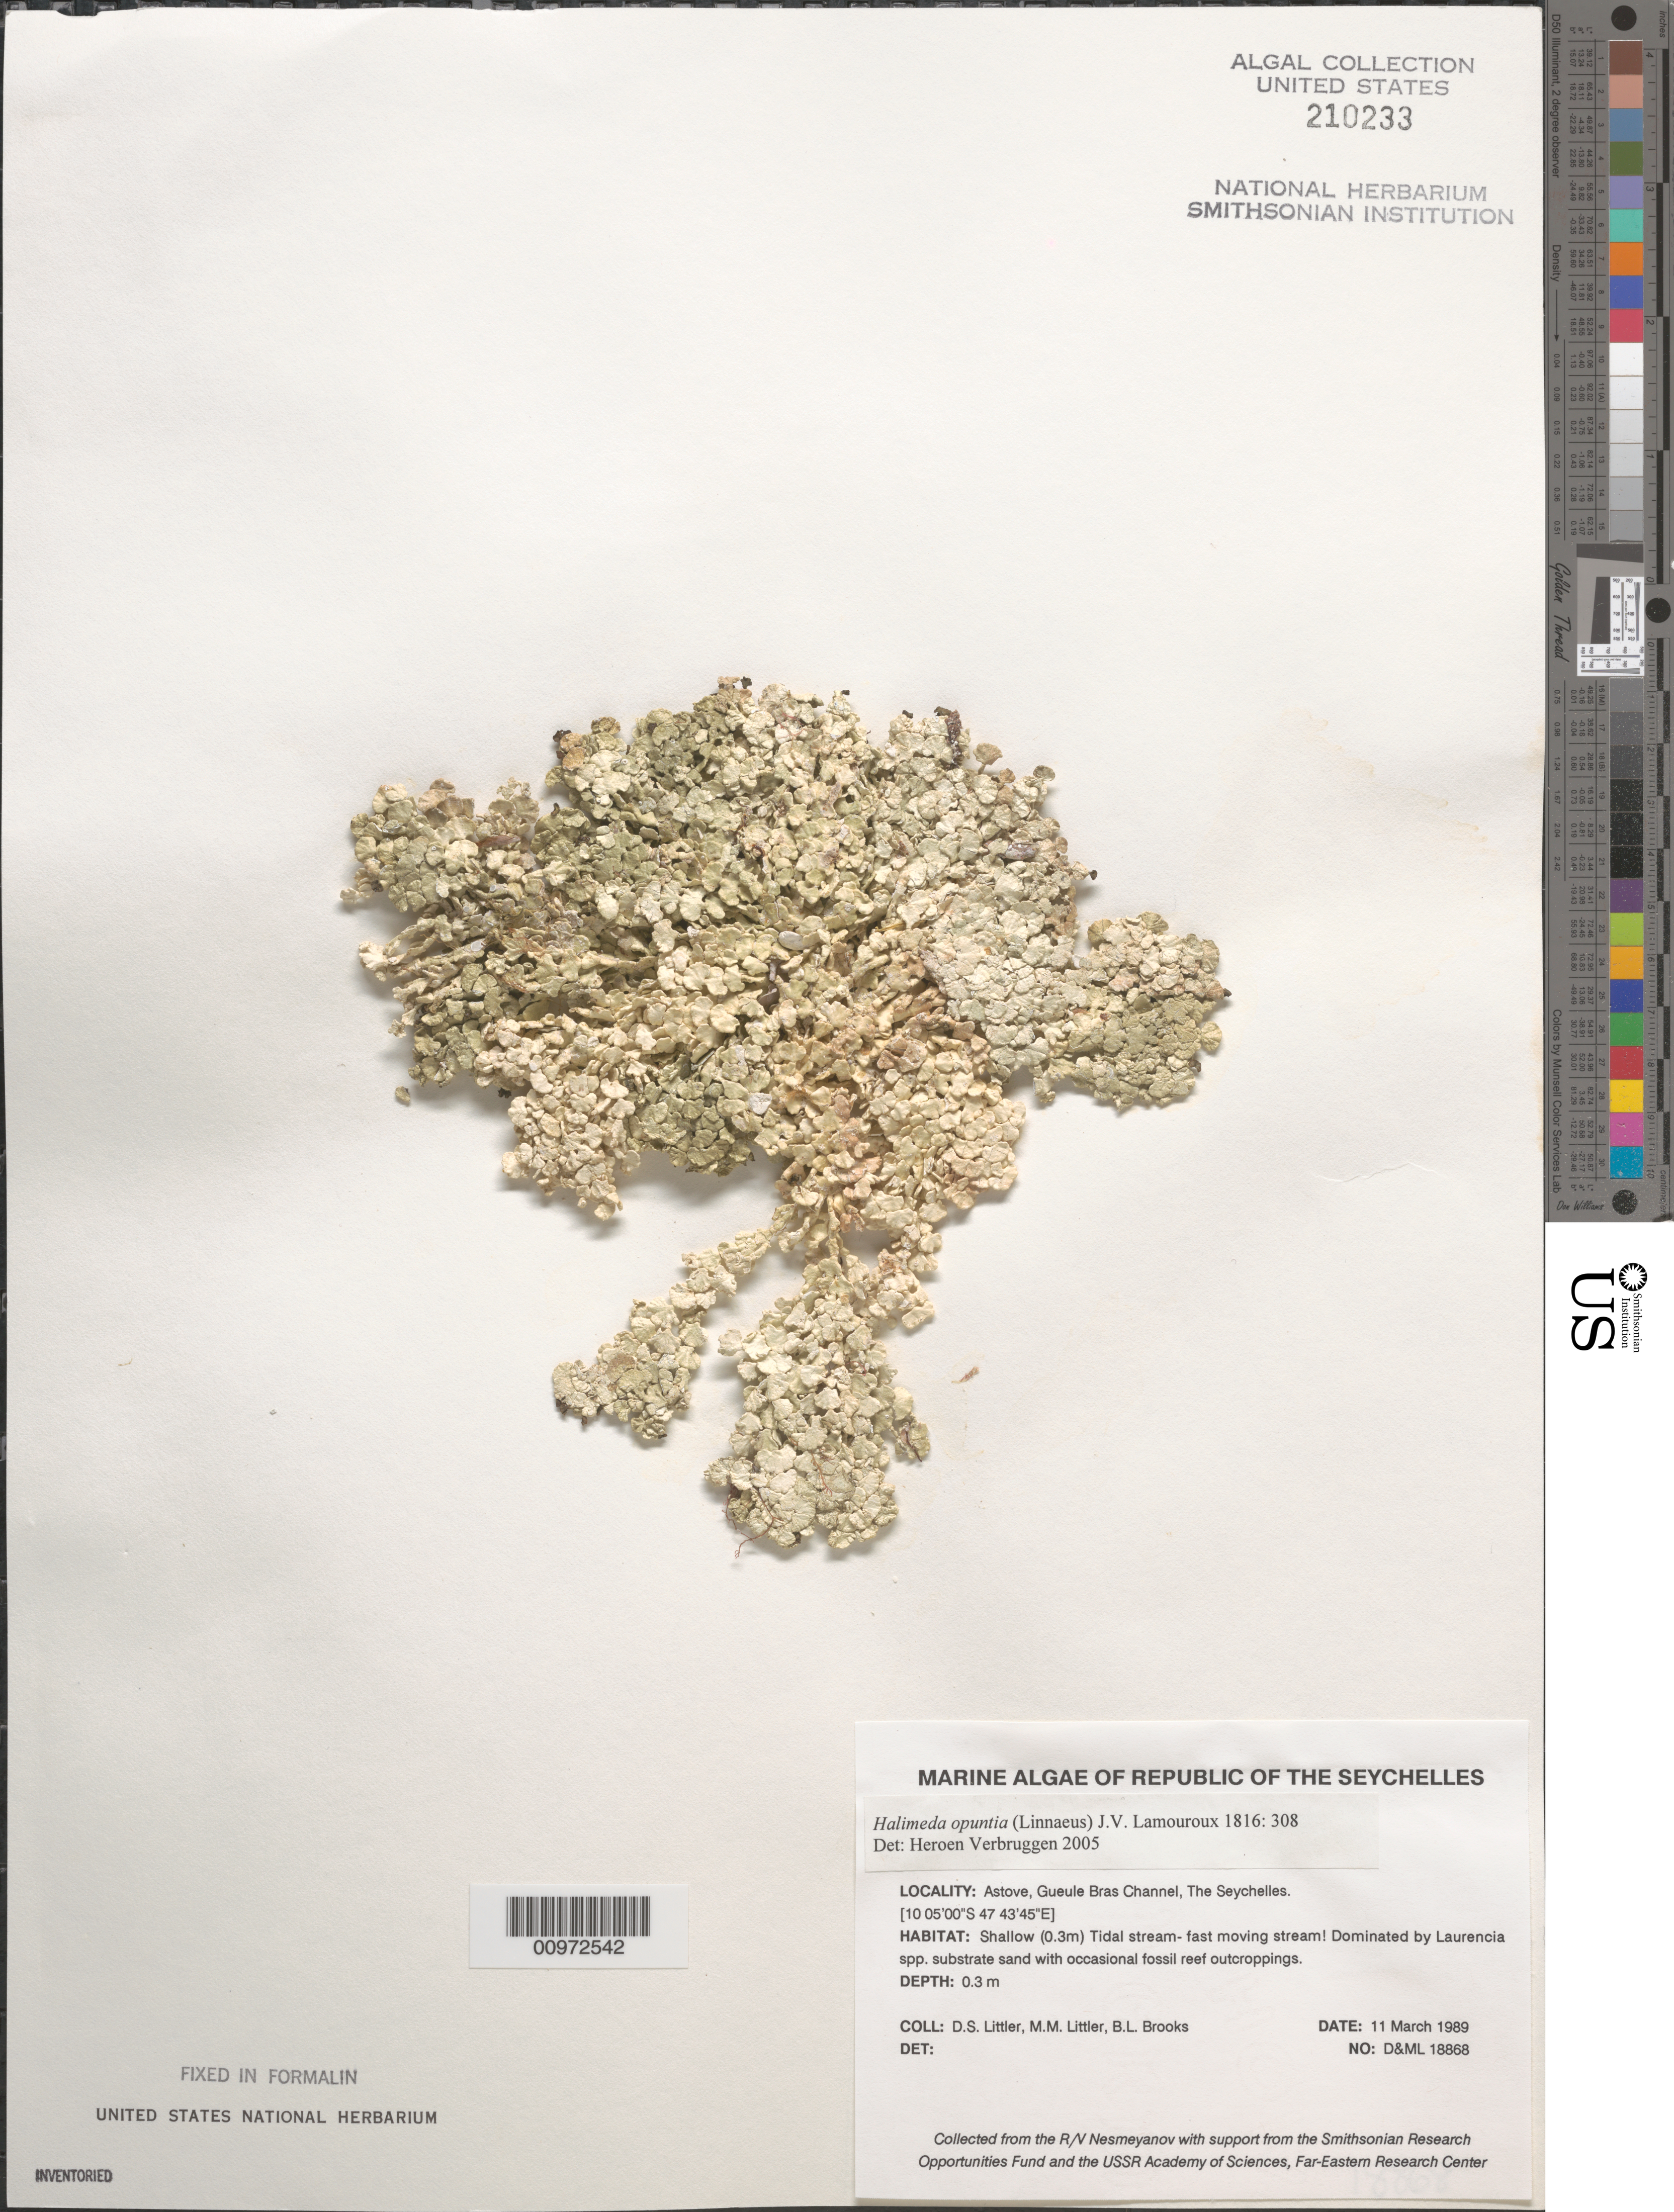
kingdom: Plantae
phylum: Chlorophyta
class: Ulvophyceae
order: Bryopsidales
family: Halimedaceae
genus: Halimeda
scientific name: Halimeda opuntia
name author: (L.) J.V.Lamouroux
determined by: Verbruggen, H.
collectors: D. S. Littler, M. M. Littler & B. Brooks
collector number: D&ML 18868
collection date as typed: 11 Mar 1989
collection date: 1989-03-11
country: Seychelles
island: Astove Atoll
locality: Gueule Bras Channel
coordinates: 10 05'00"S, 47 43'45"E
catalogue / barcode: US 210233